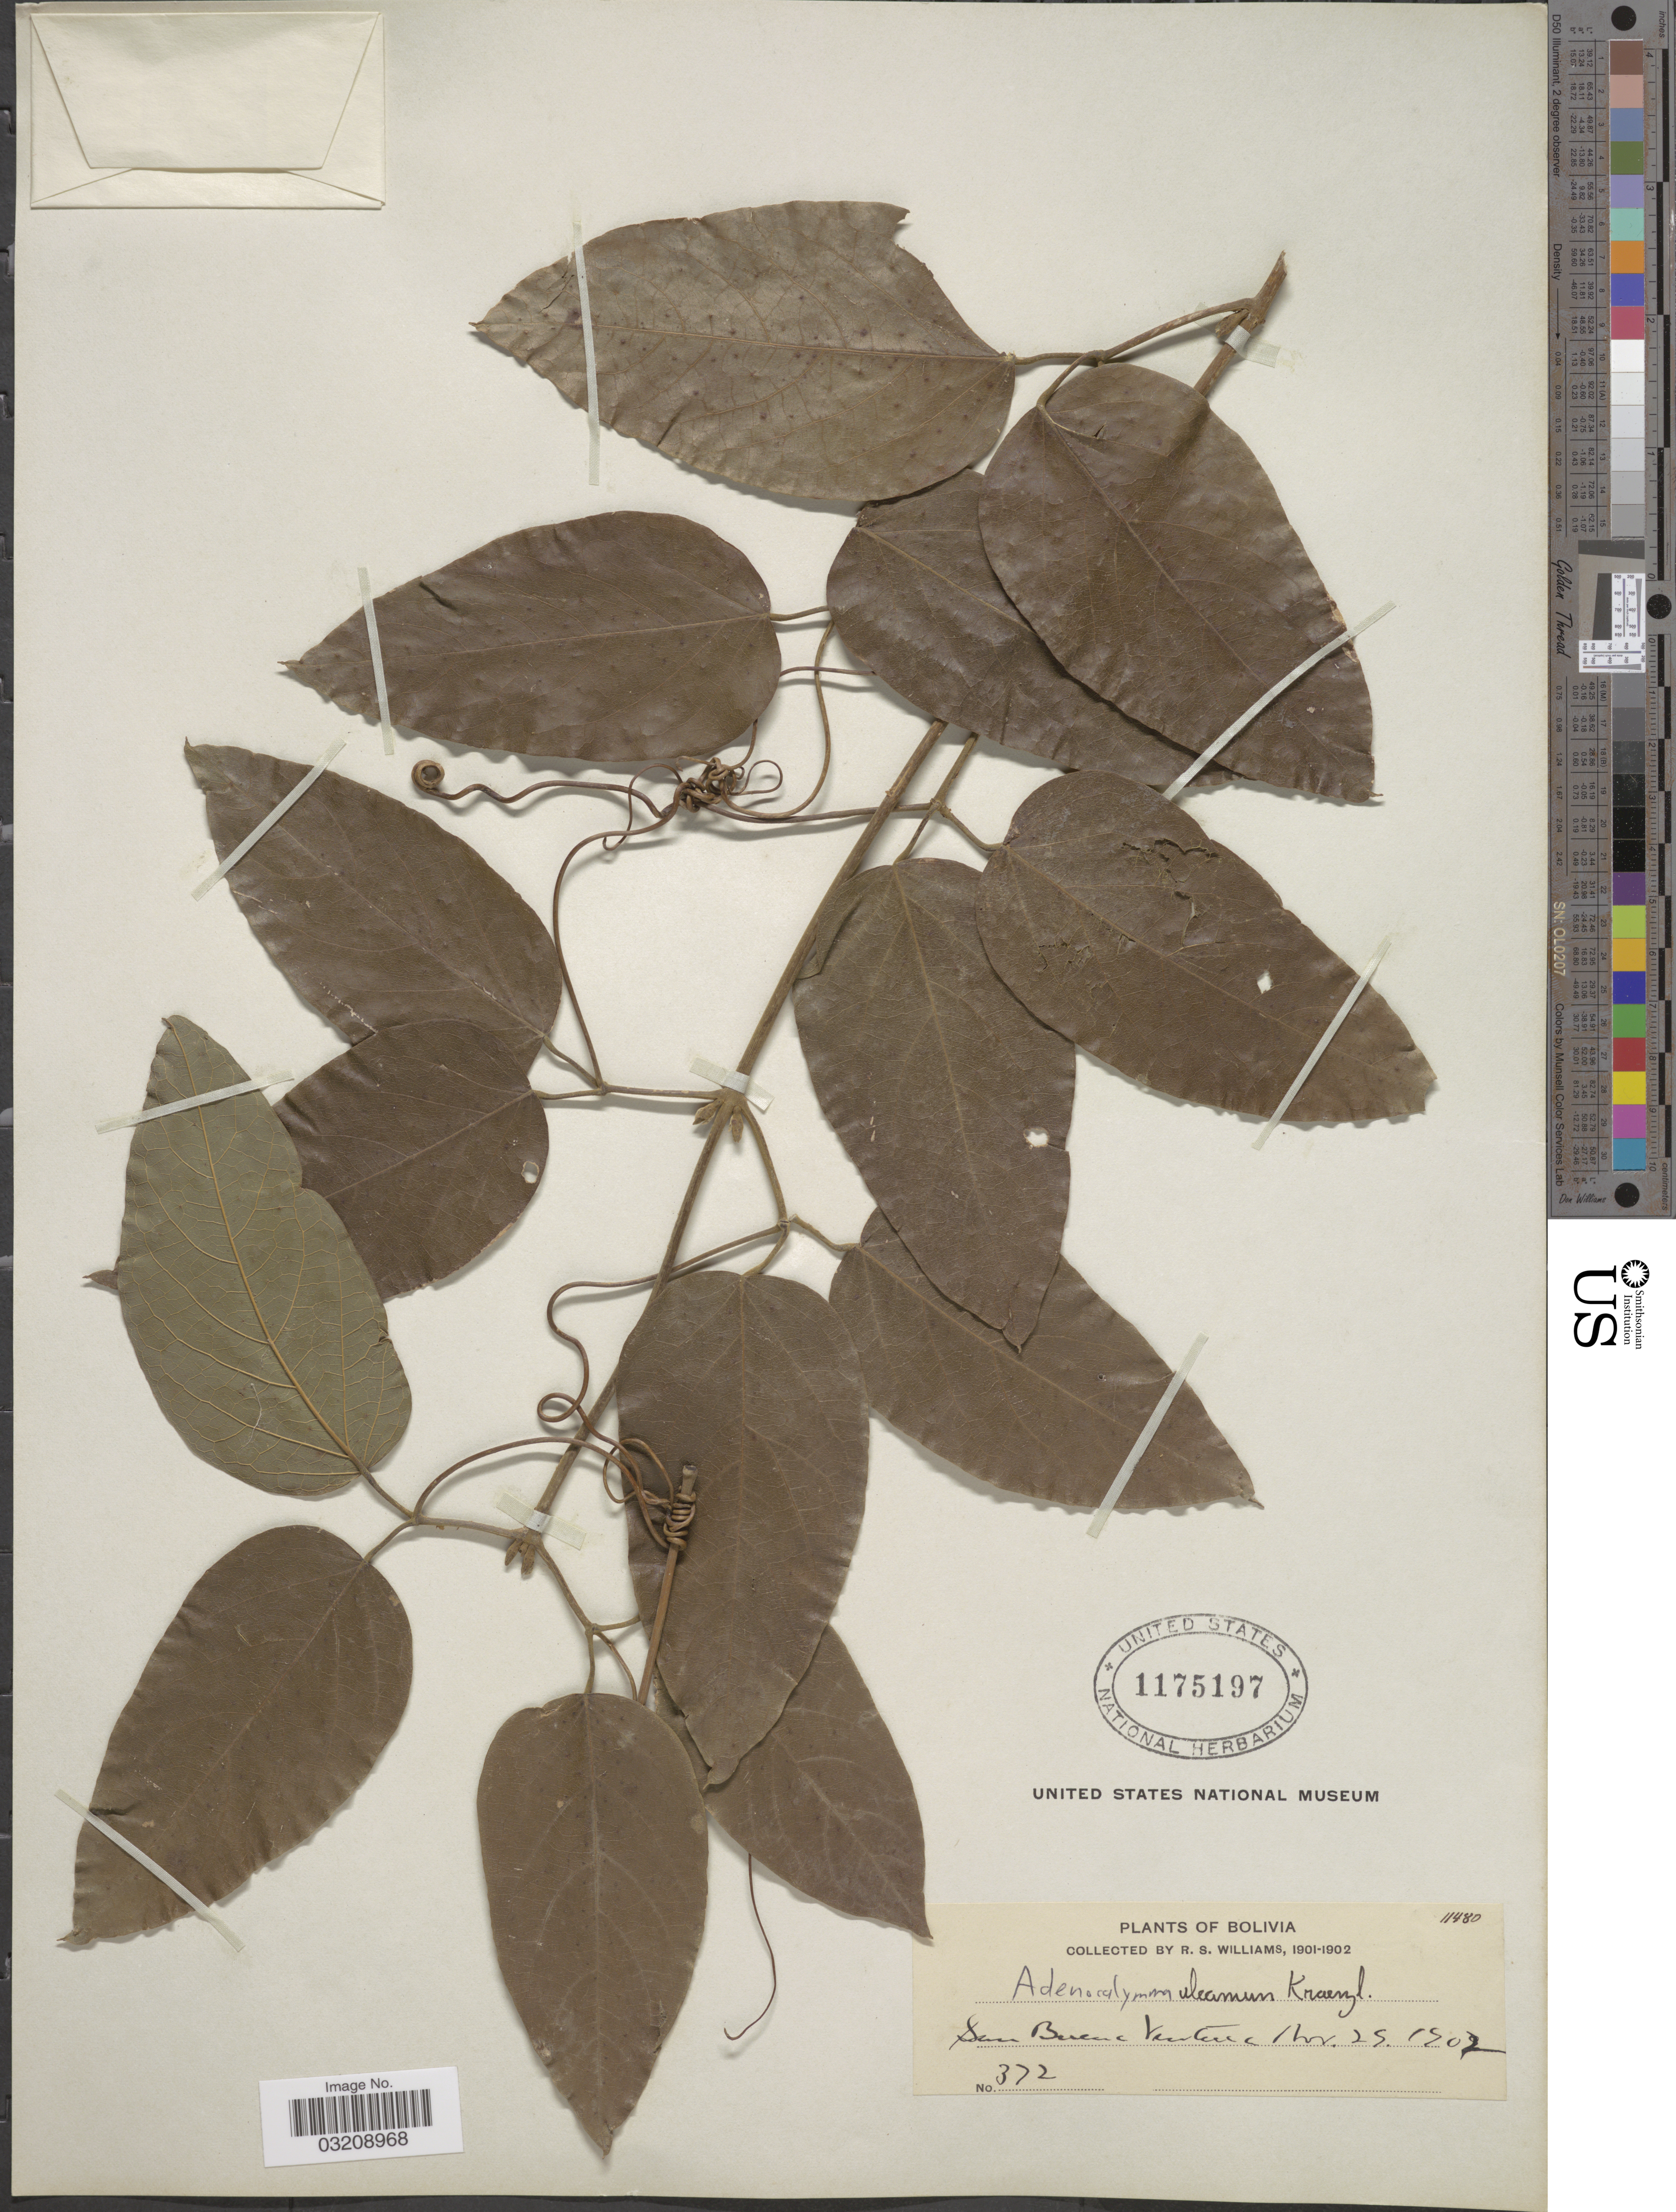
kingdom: Plantae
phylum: Tracheophyta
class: Magnoliopsida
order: Lamiales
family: Bignoniaceae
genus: Adenocalymma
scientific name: Adenocalymma uleanum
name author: Kraenzl.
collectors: R. S. Williams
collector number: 372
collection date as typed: Nov. 29, 1901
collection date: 1901-11-29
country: Bolivia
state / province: La Paz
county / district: Iturralde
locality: San Buena Ventura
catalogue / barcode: US 1175197